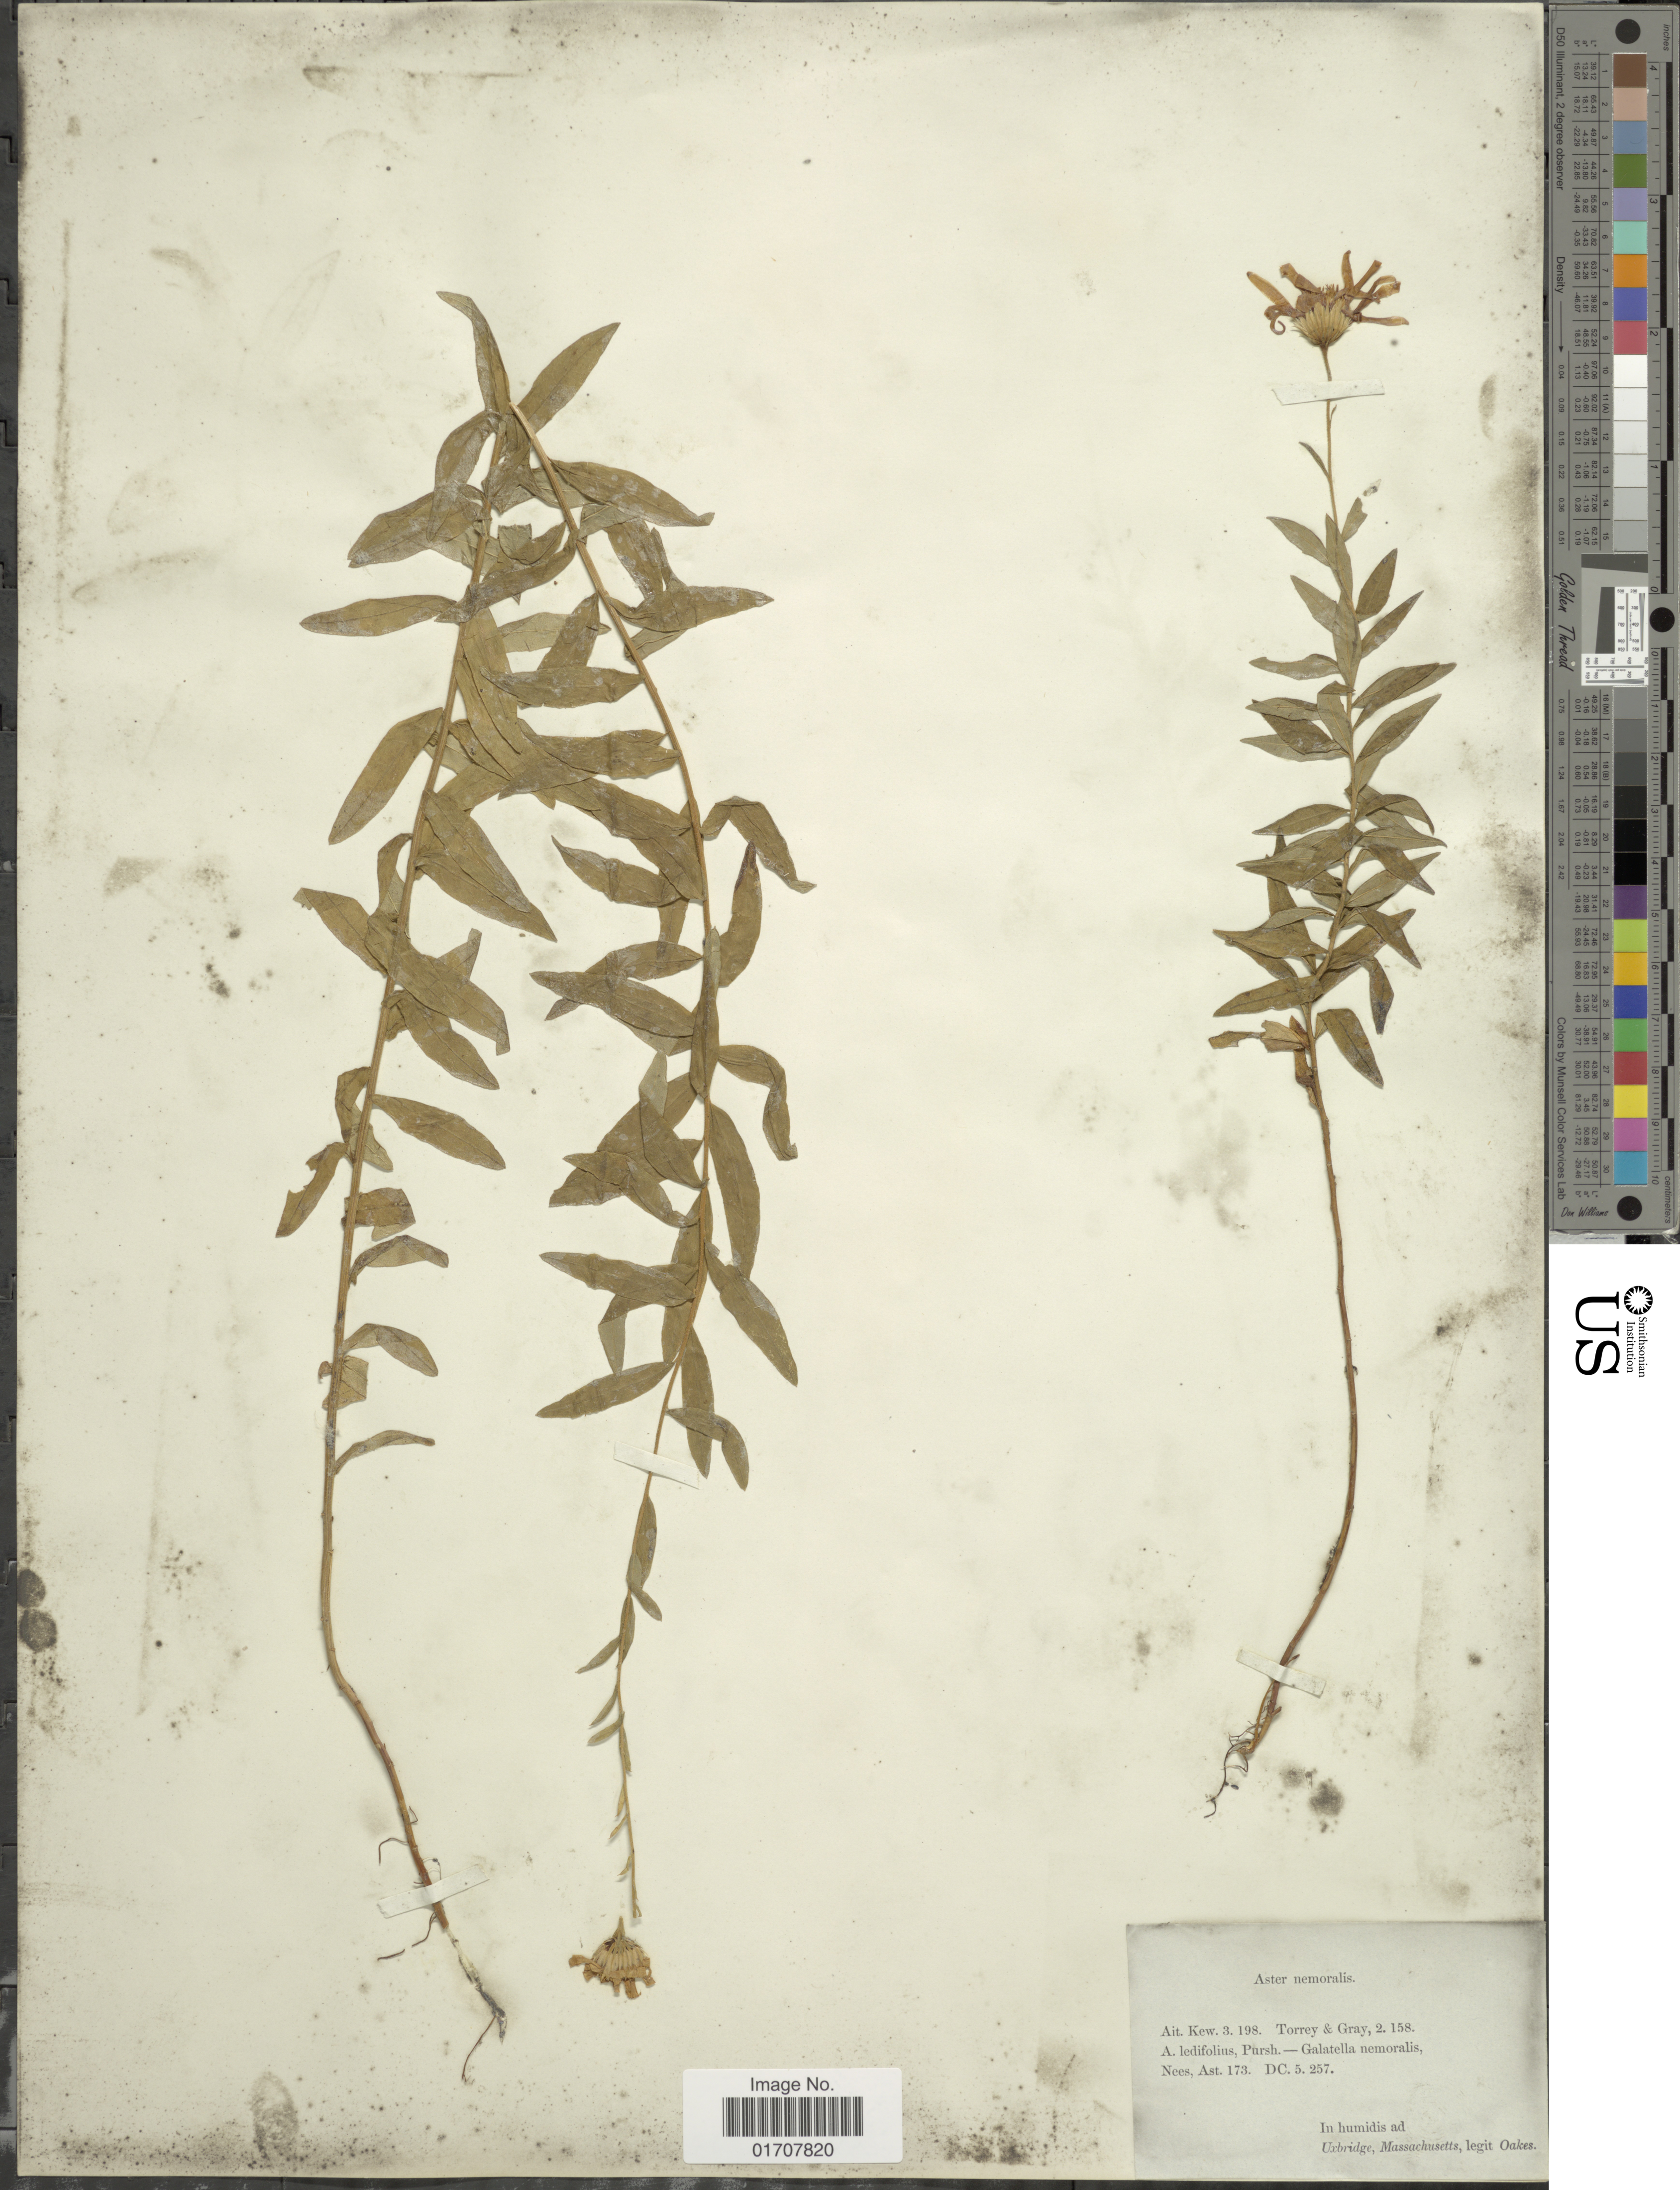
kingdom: Plantae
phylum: Tracheophyta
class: Magnoliopsida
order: Asterales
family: Asteraceae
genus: Oclemena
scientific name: Oclemena nemoralis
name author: (Aiton) Greene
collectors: -. Oakes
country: United States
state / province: Massachusetts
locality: Uxbridge